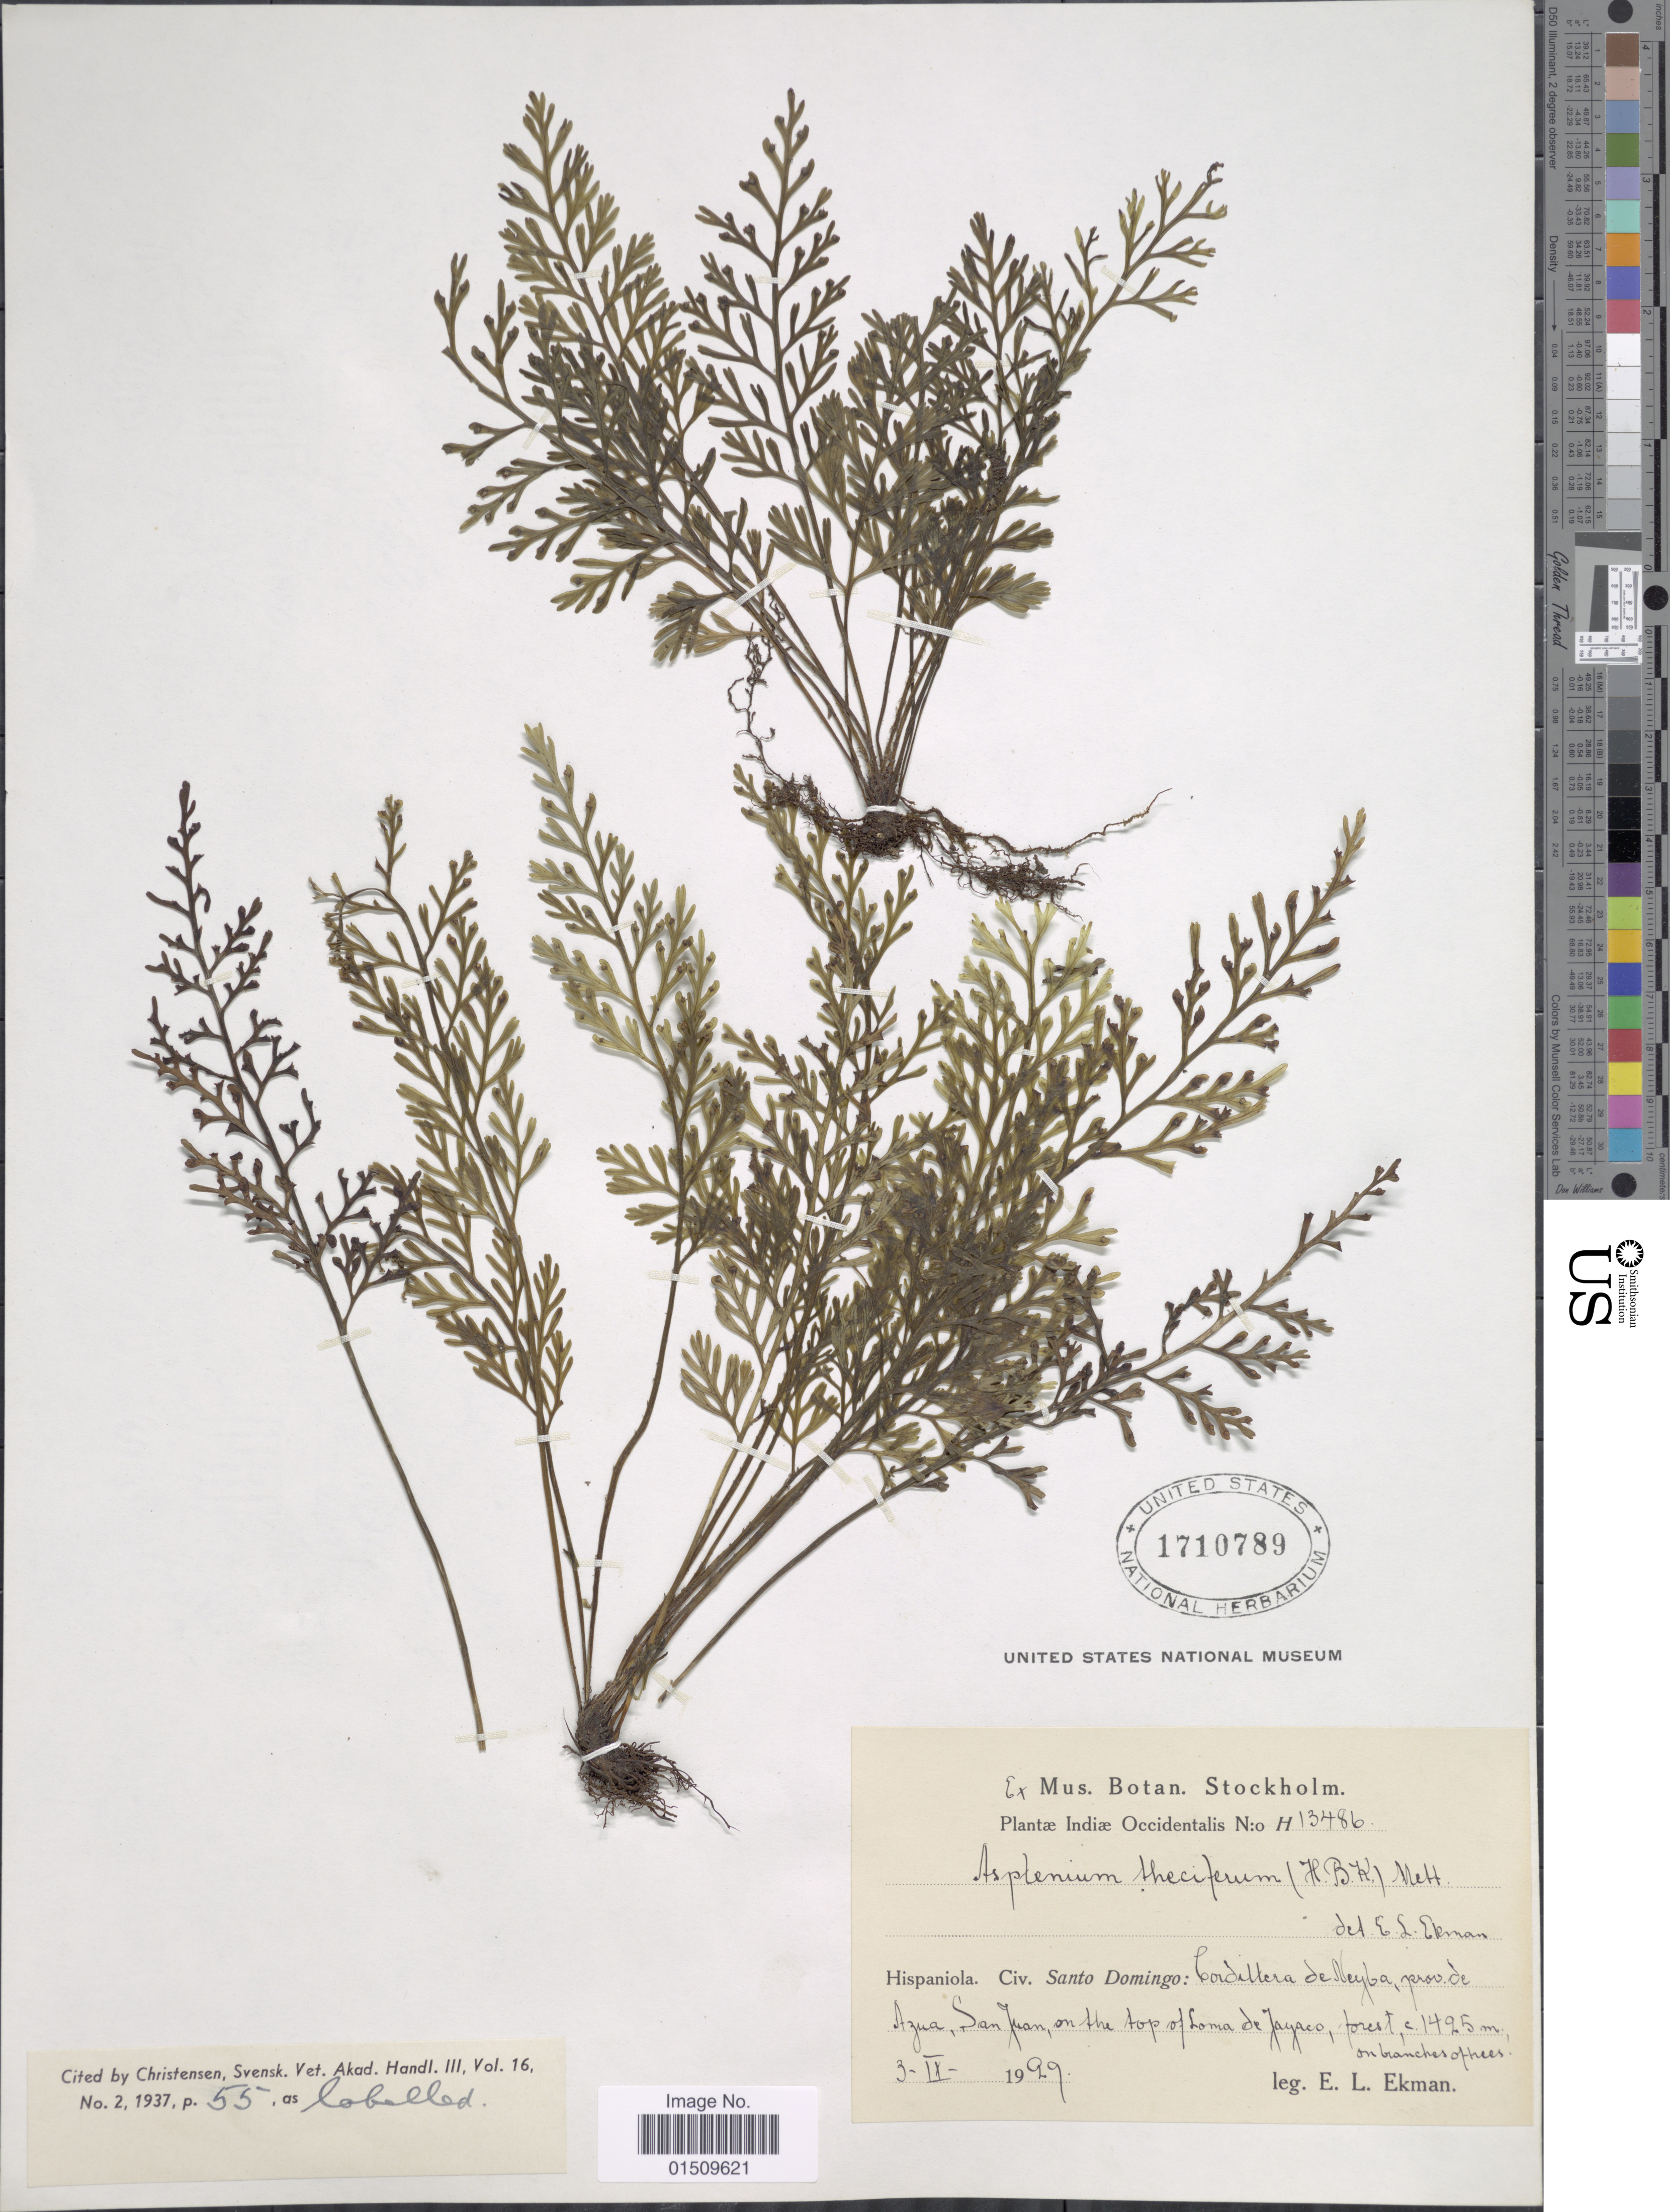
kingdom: Plantae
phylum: Tracheophyta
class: Polypodiopsida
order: Polypodiales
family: Aspleniaceae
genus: Asplenium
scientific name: Asplenium theciferum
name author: (Kunth) Mett.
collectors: E. L. Ekman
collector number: H13486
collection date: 1929-09-03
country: Dominican Republic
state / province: Azua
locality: Cordellera de Neyba, San Juan, on the top of Loma de Jayacao, forest.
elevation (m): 1425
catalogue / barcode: US 1710789